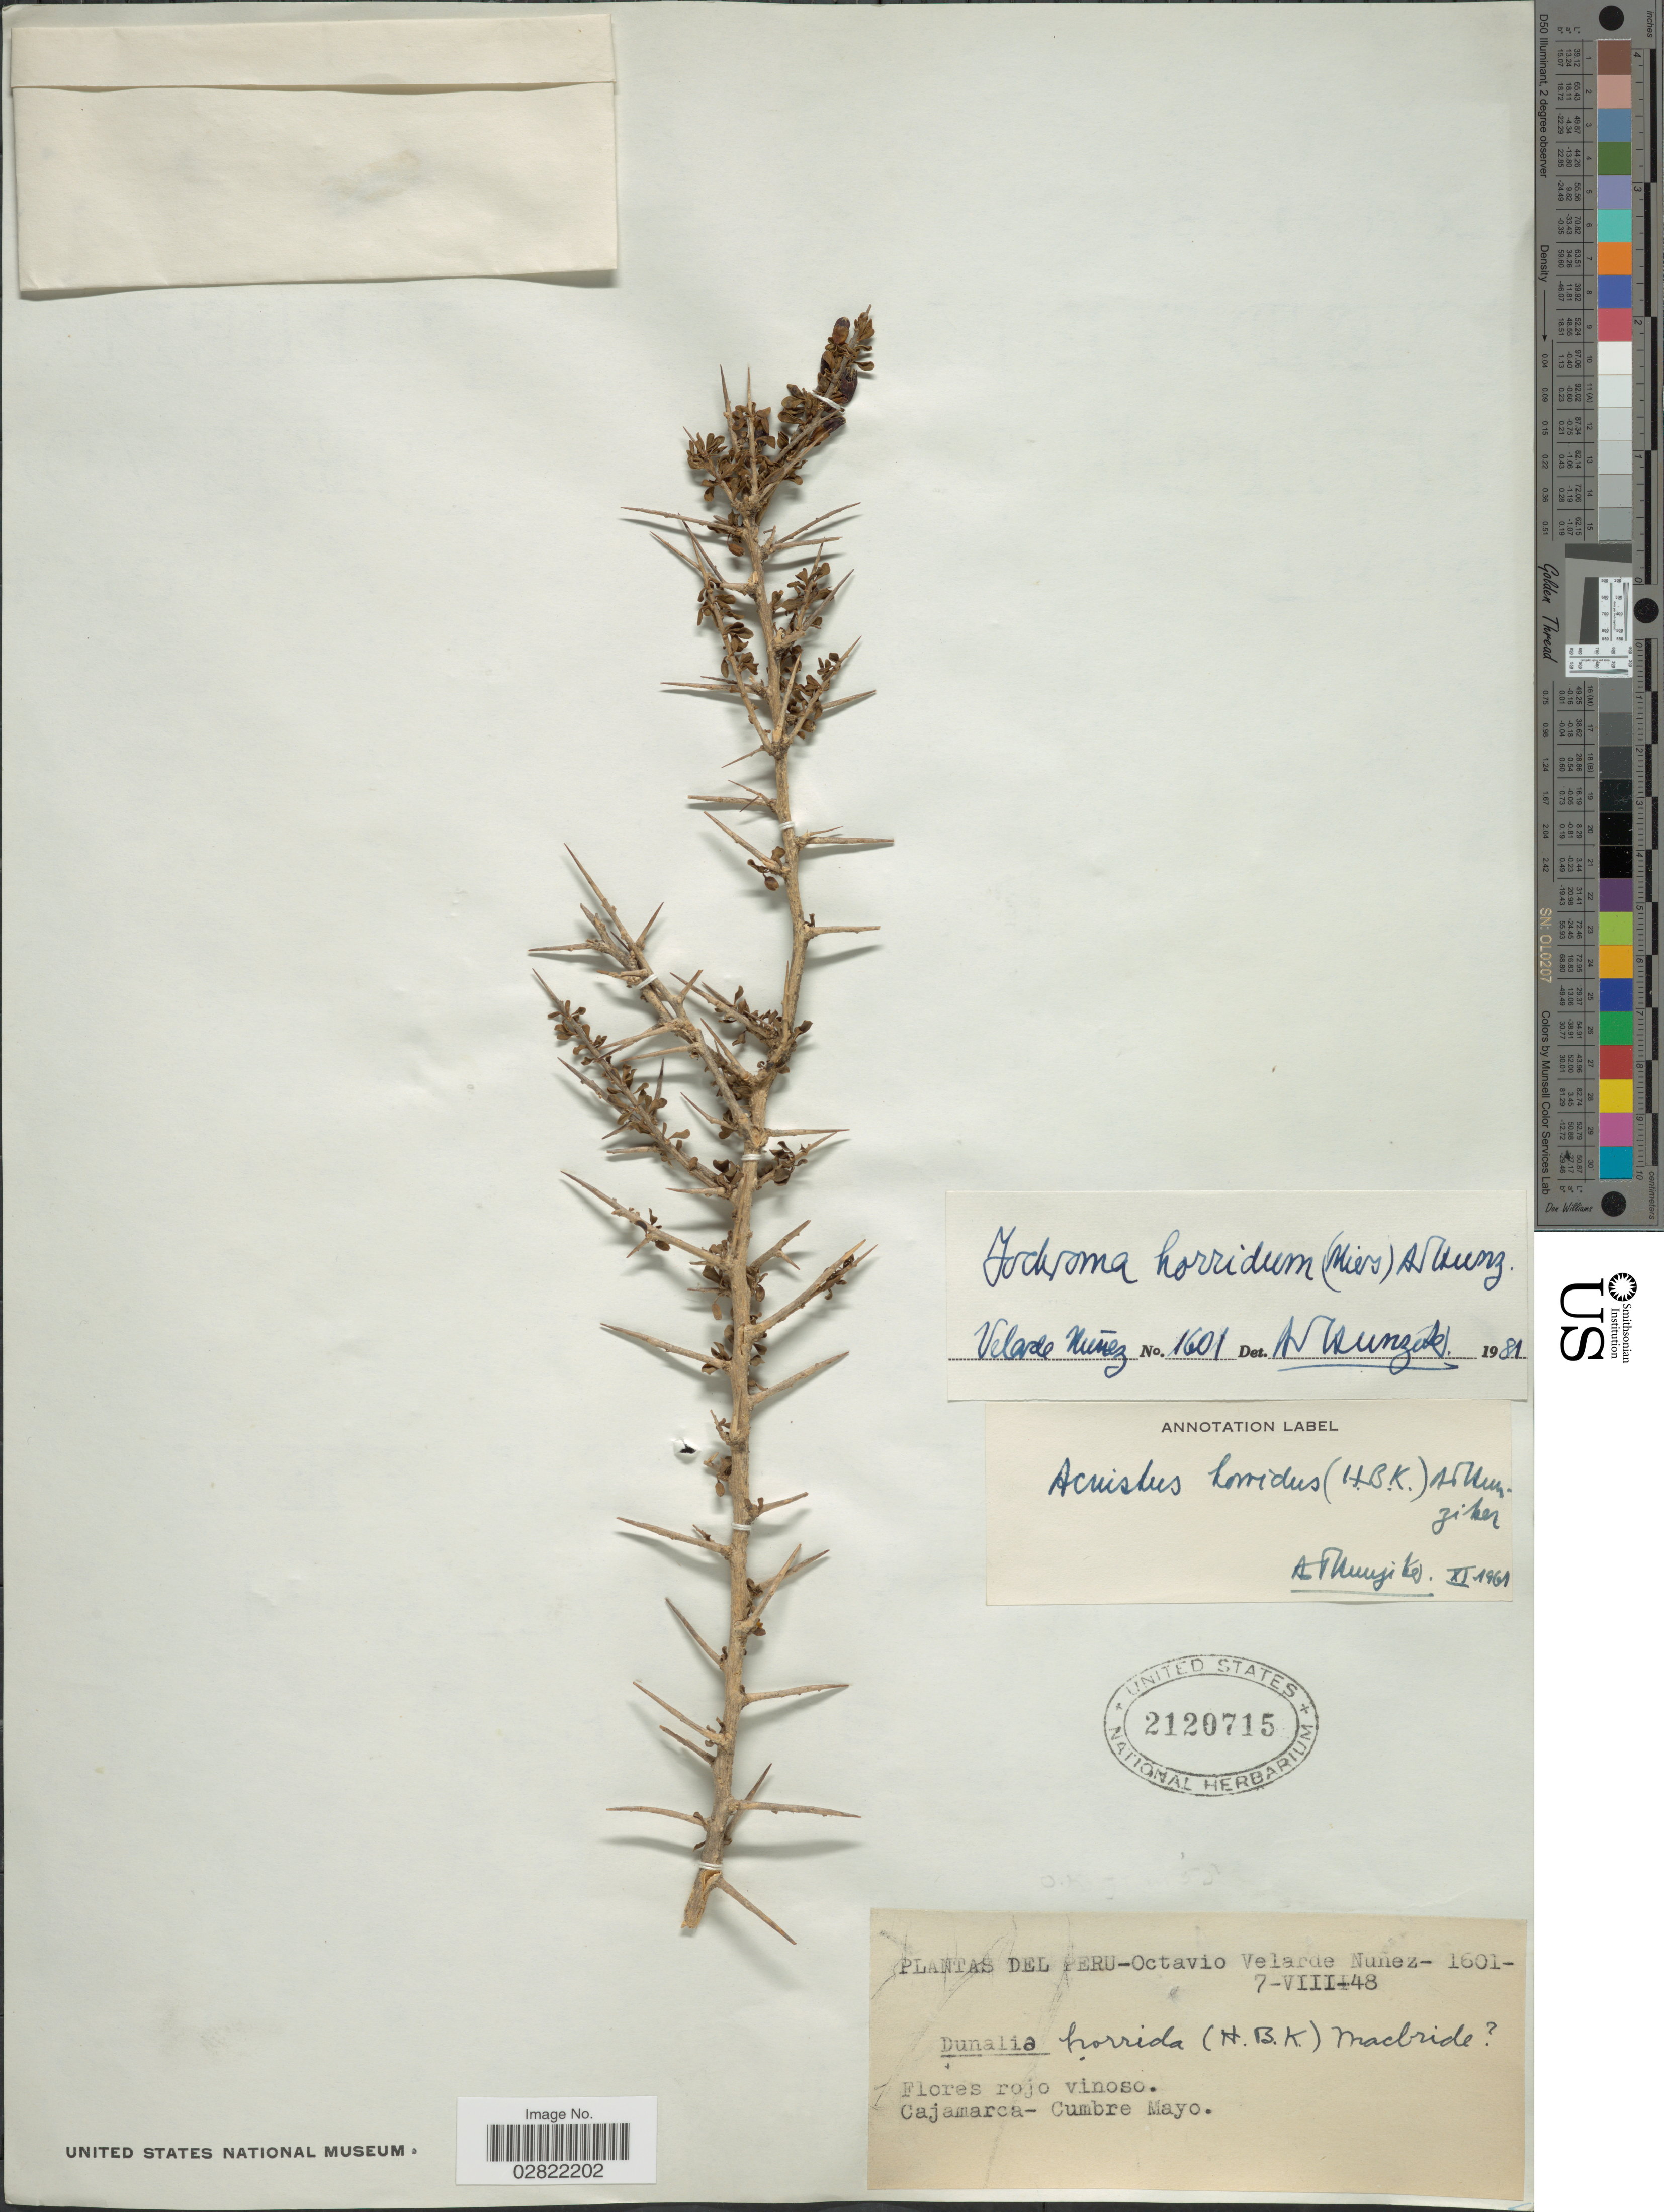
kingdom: Plantae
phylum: Tracheophyta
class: Magnoliopsida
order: Solanales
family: Solanaceae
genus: Iochroma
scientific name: Iochroma horridum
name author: (Kunth) Hunz.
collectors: O. Velarde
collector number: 1601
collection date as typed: Transcribed d/m/y: 7/8/48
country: Peru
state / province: Cajamarca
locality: Cajamarca - Cumbre Mayo.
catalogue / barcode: US 2120715